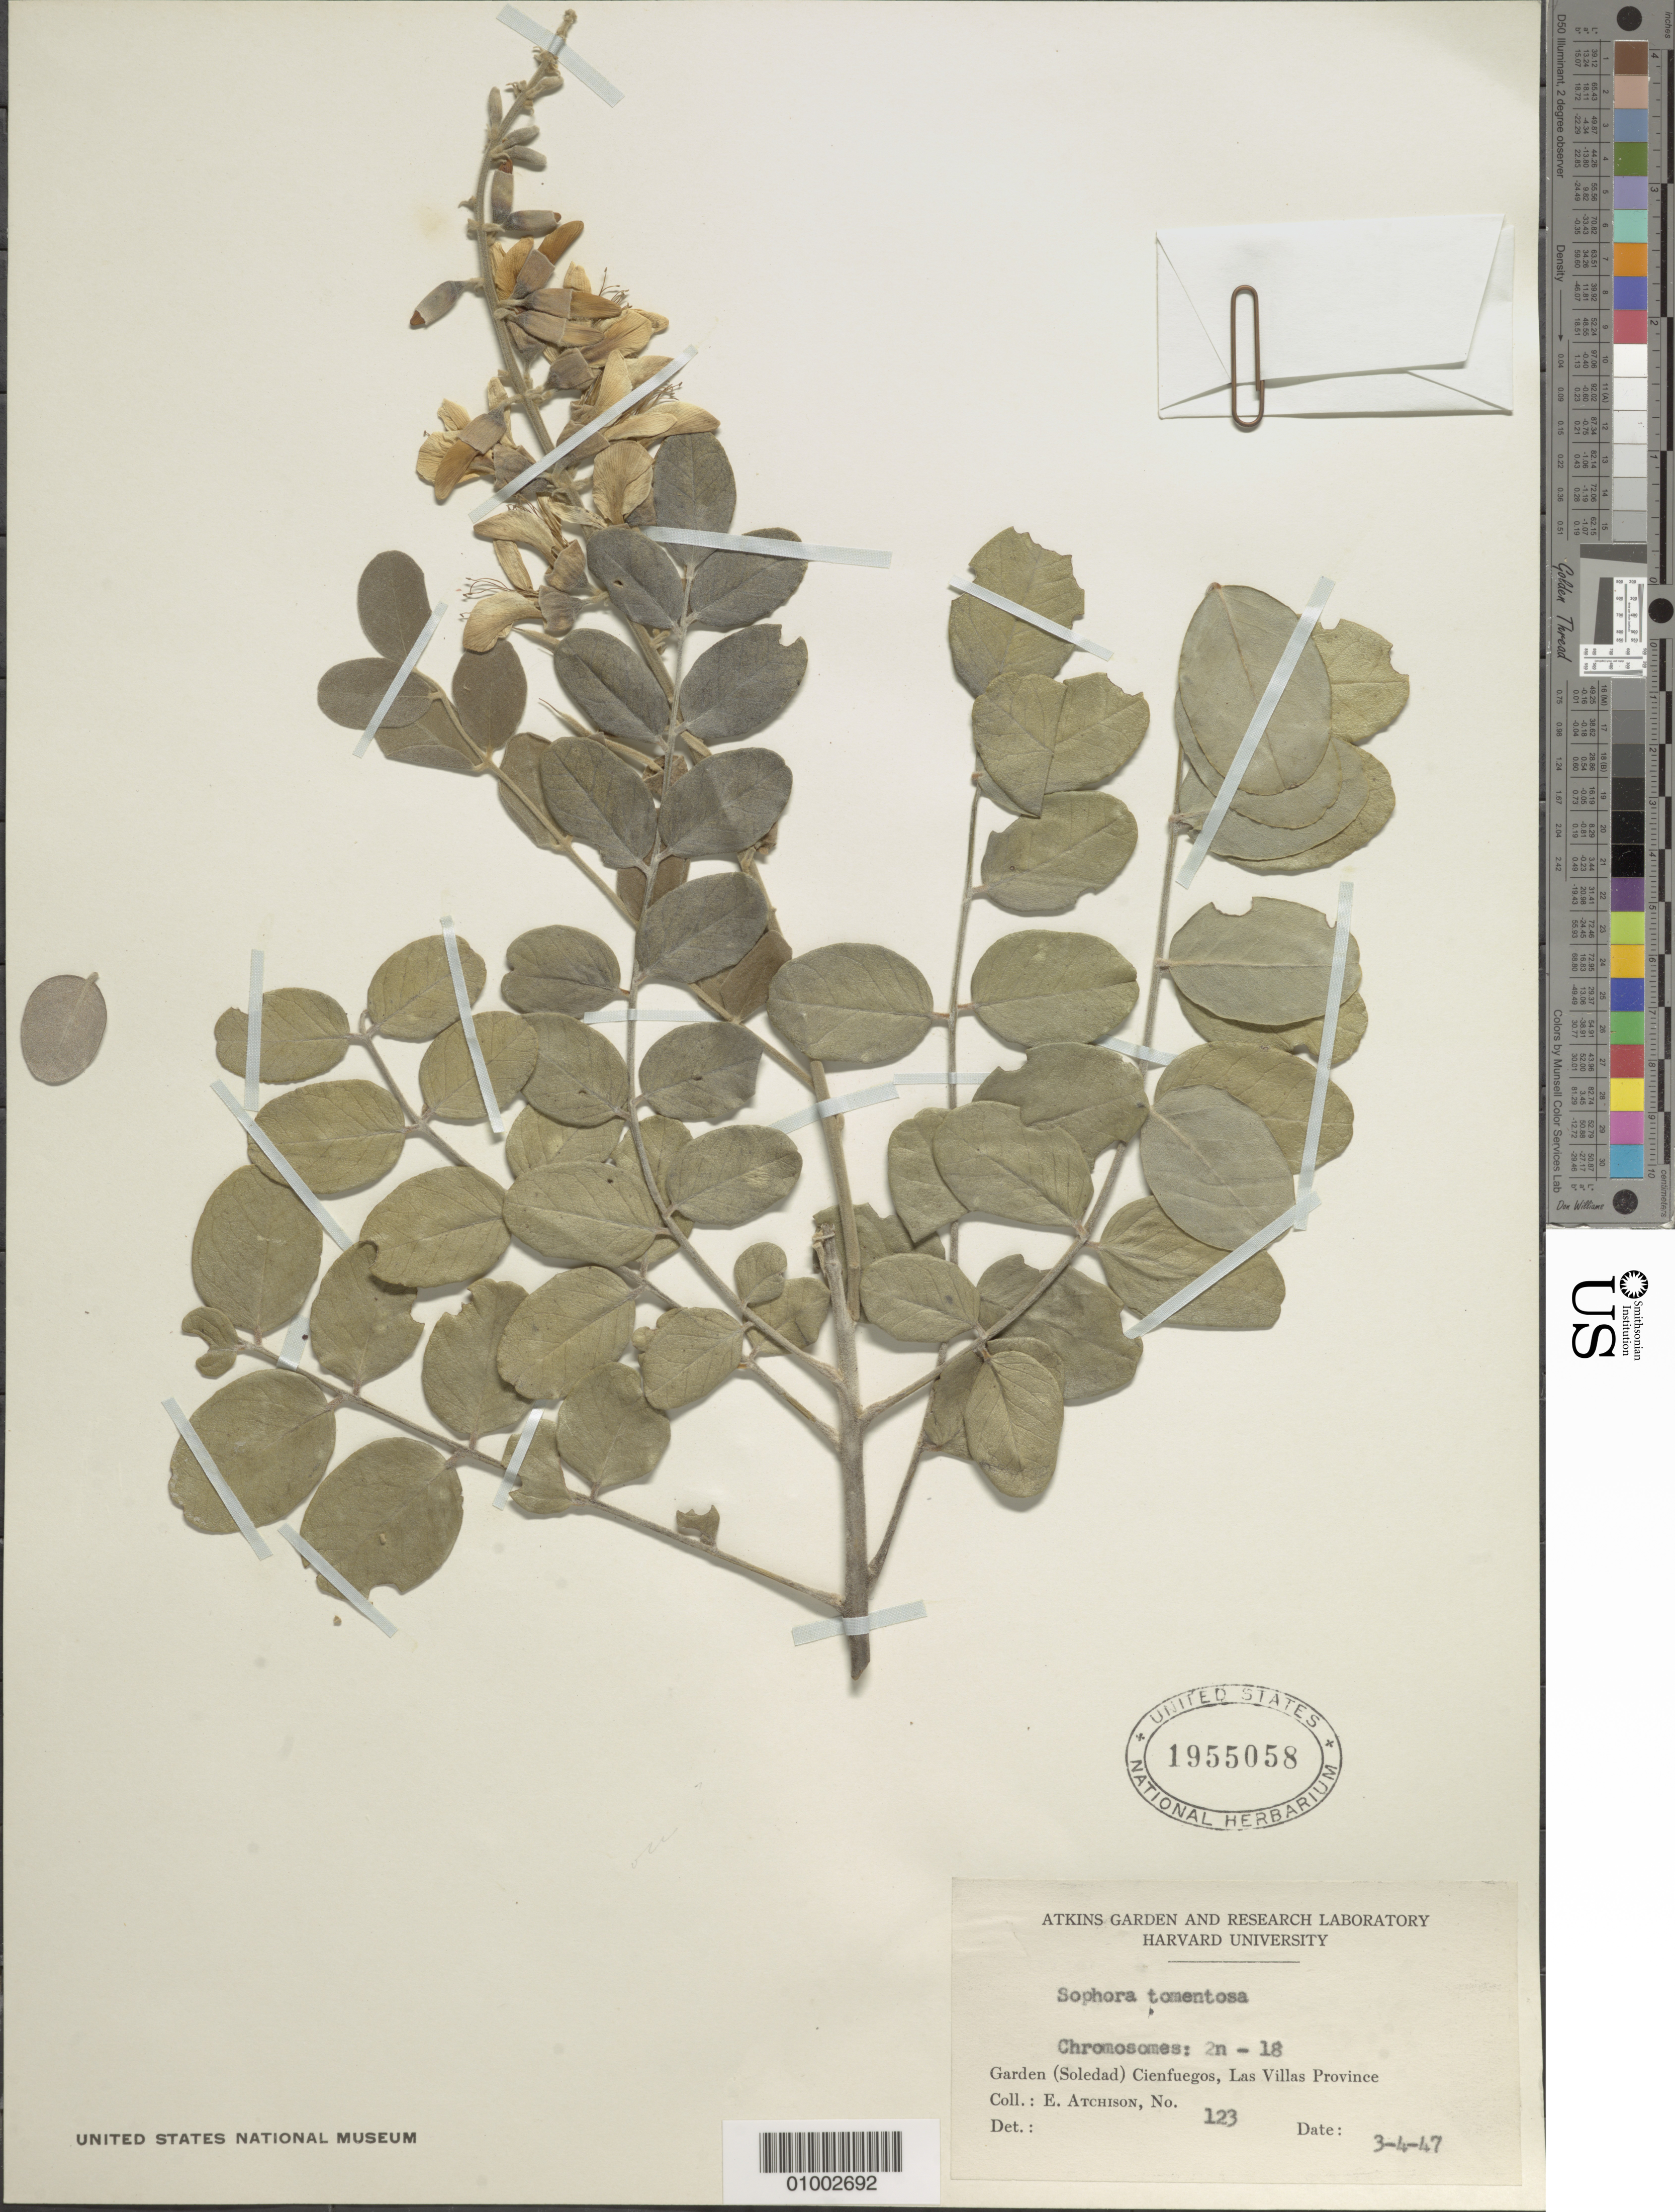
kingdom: Plantae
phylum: Tracheophyta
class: Magnoliopsida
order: Fabales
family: Fabaceae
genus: Sophora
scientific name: Sophora tomentosa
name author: L.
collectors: E. Atchison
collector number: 123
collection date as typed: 03 Apr 1947 or 04 Mar 1947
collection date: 1947-03-04 or 1947-04-03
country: Cuba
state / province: Cienfuegos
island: Cuba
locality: (Soledad), Cienfuegos, Las Villas Province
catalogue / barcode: US 1955058